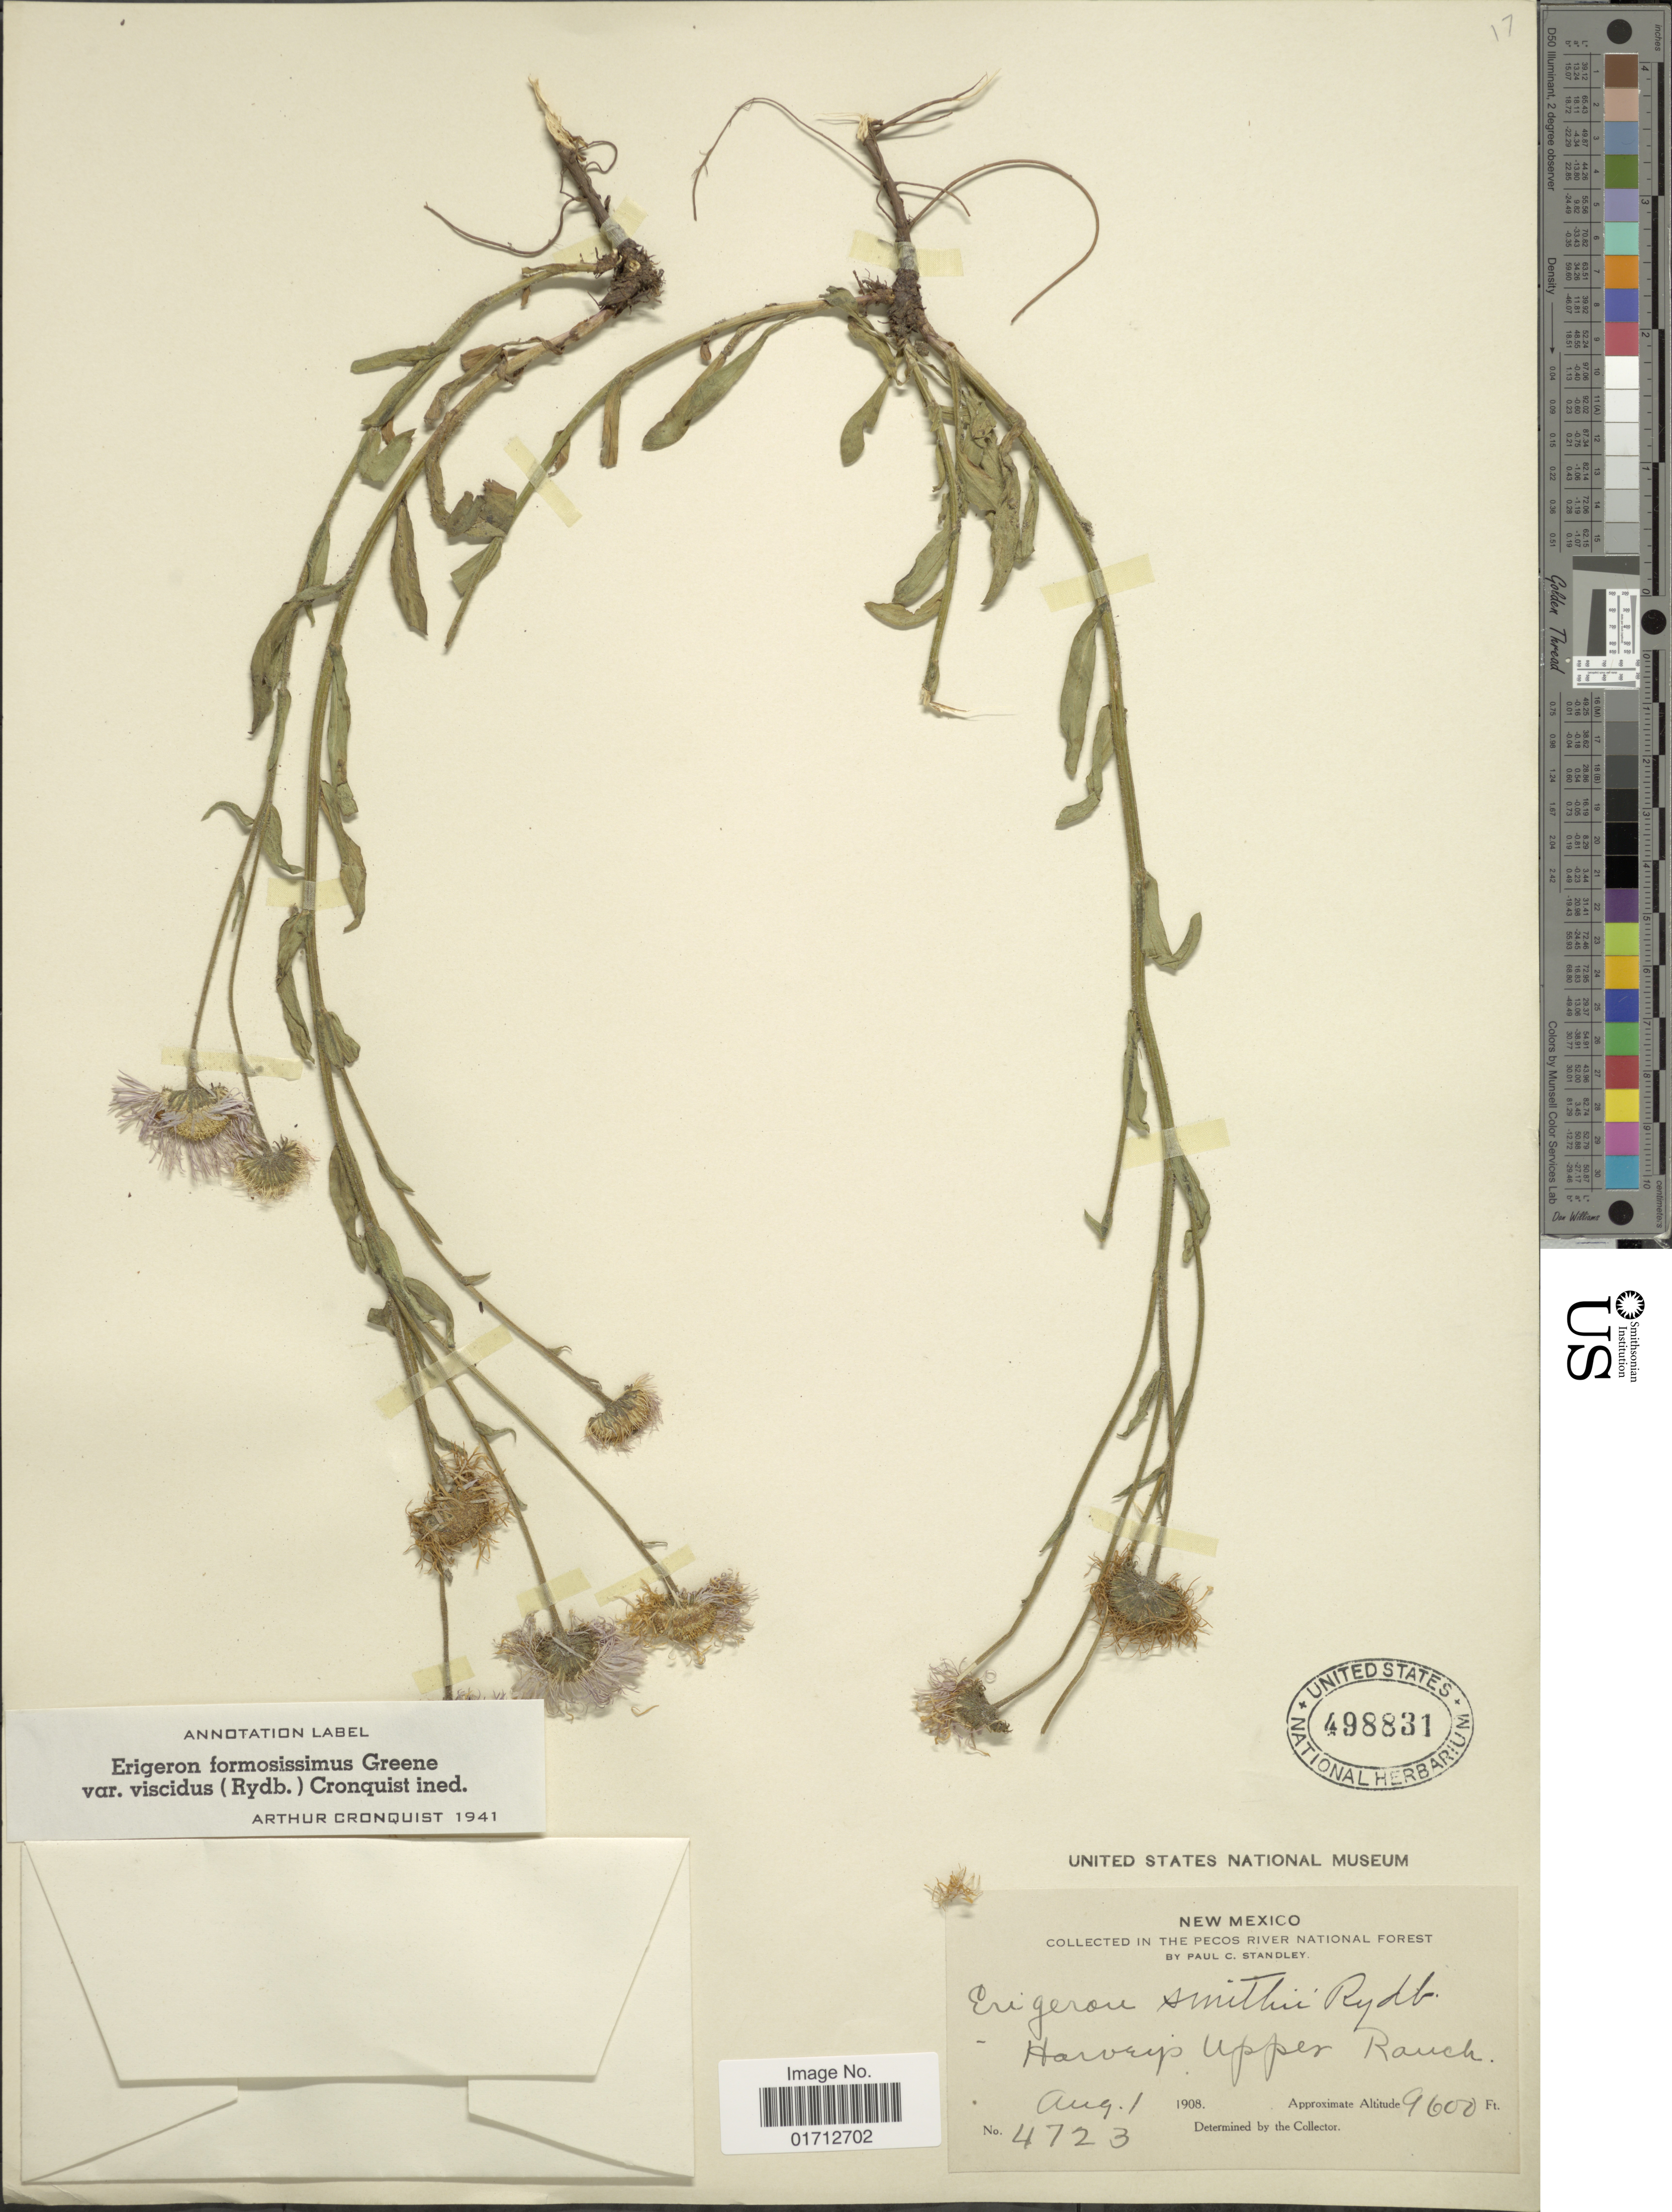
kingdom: Plantae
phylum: Tracheophyta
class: Magnoliopsida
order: Asterales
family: Asteraceae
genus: Erigeron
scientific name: Erigeron formosissimus var. viscidus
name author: (Rydb.) Cronq.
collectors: P. C. Standley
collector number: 4723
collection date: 1908-08-01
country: United States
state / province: New Mexico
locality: In the Pecos River National Forest, Harveys upper Ranch.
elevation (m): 2926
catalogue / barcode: US 498831